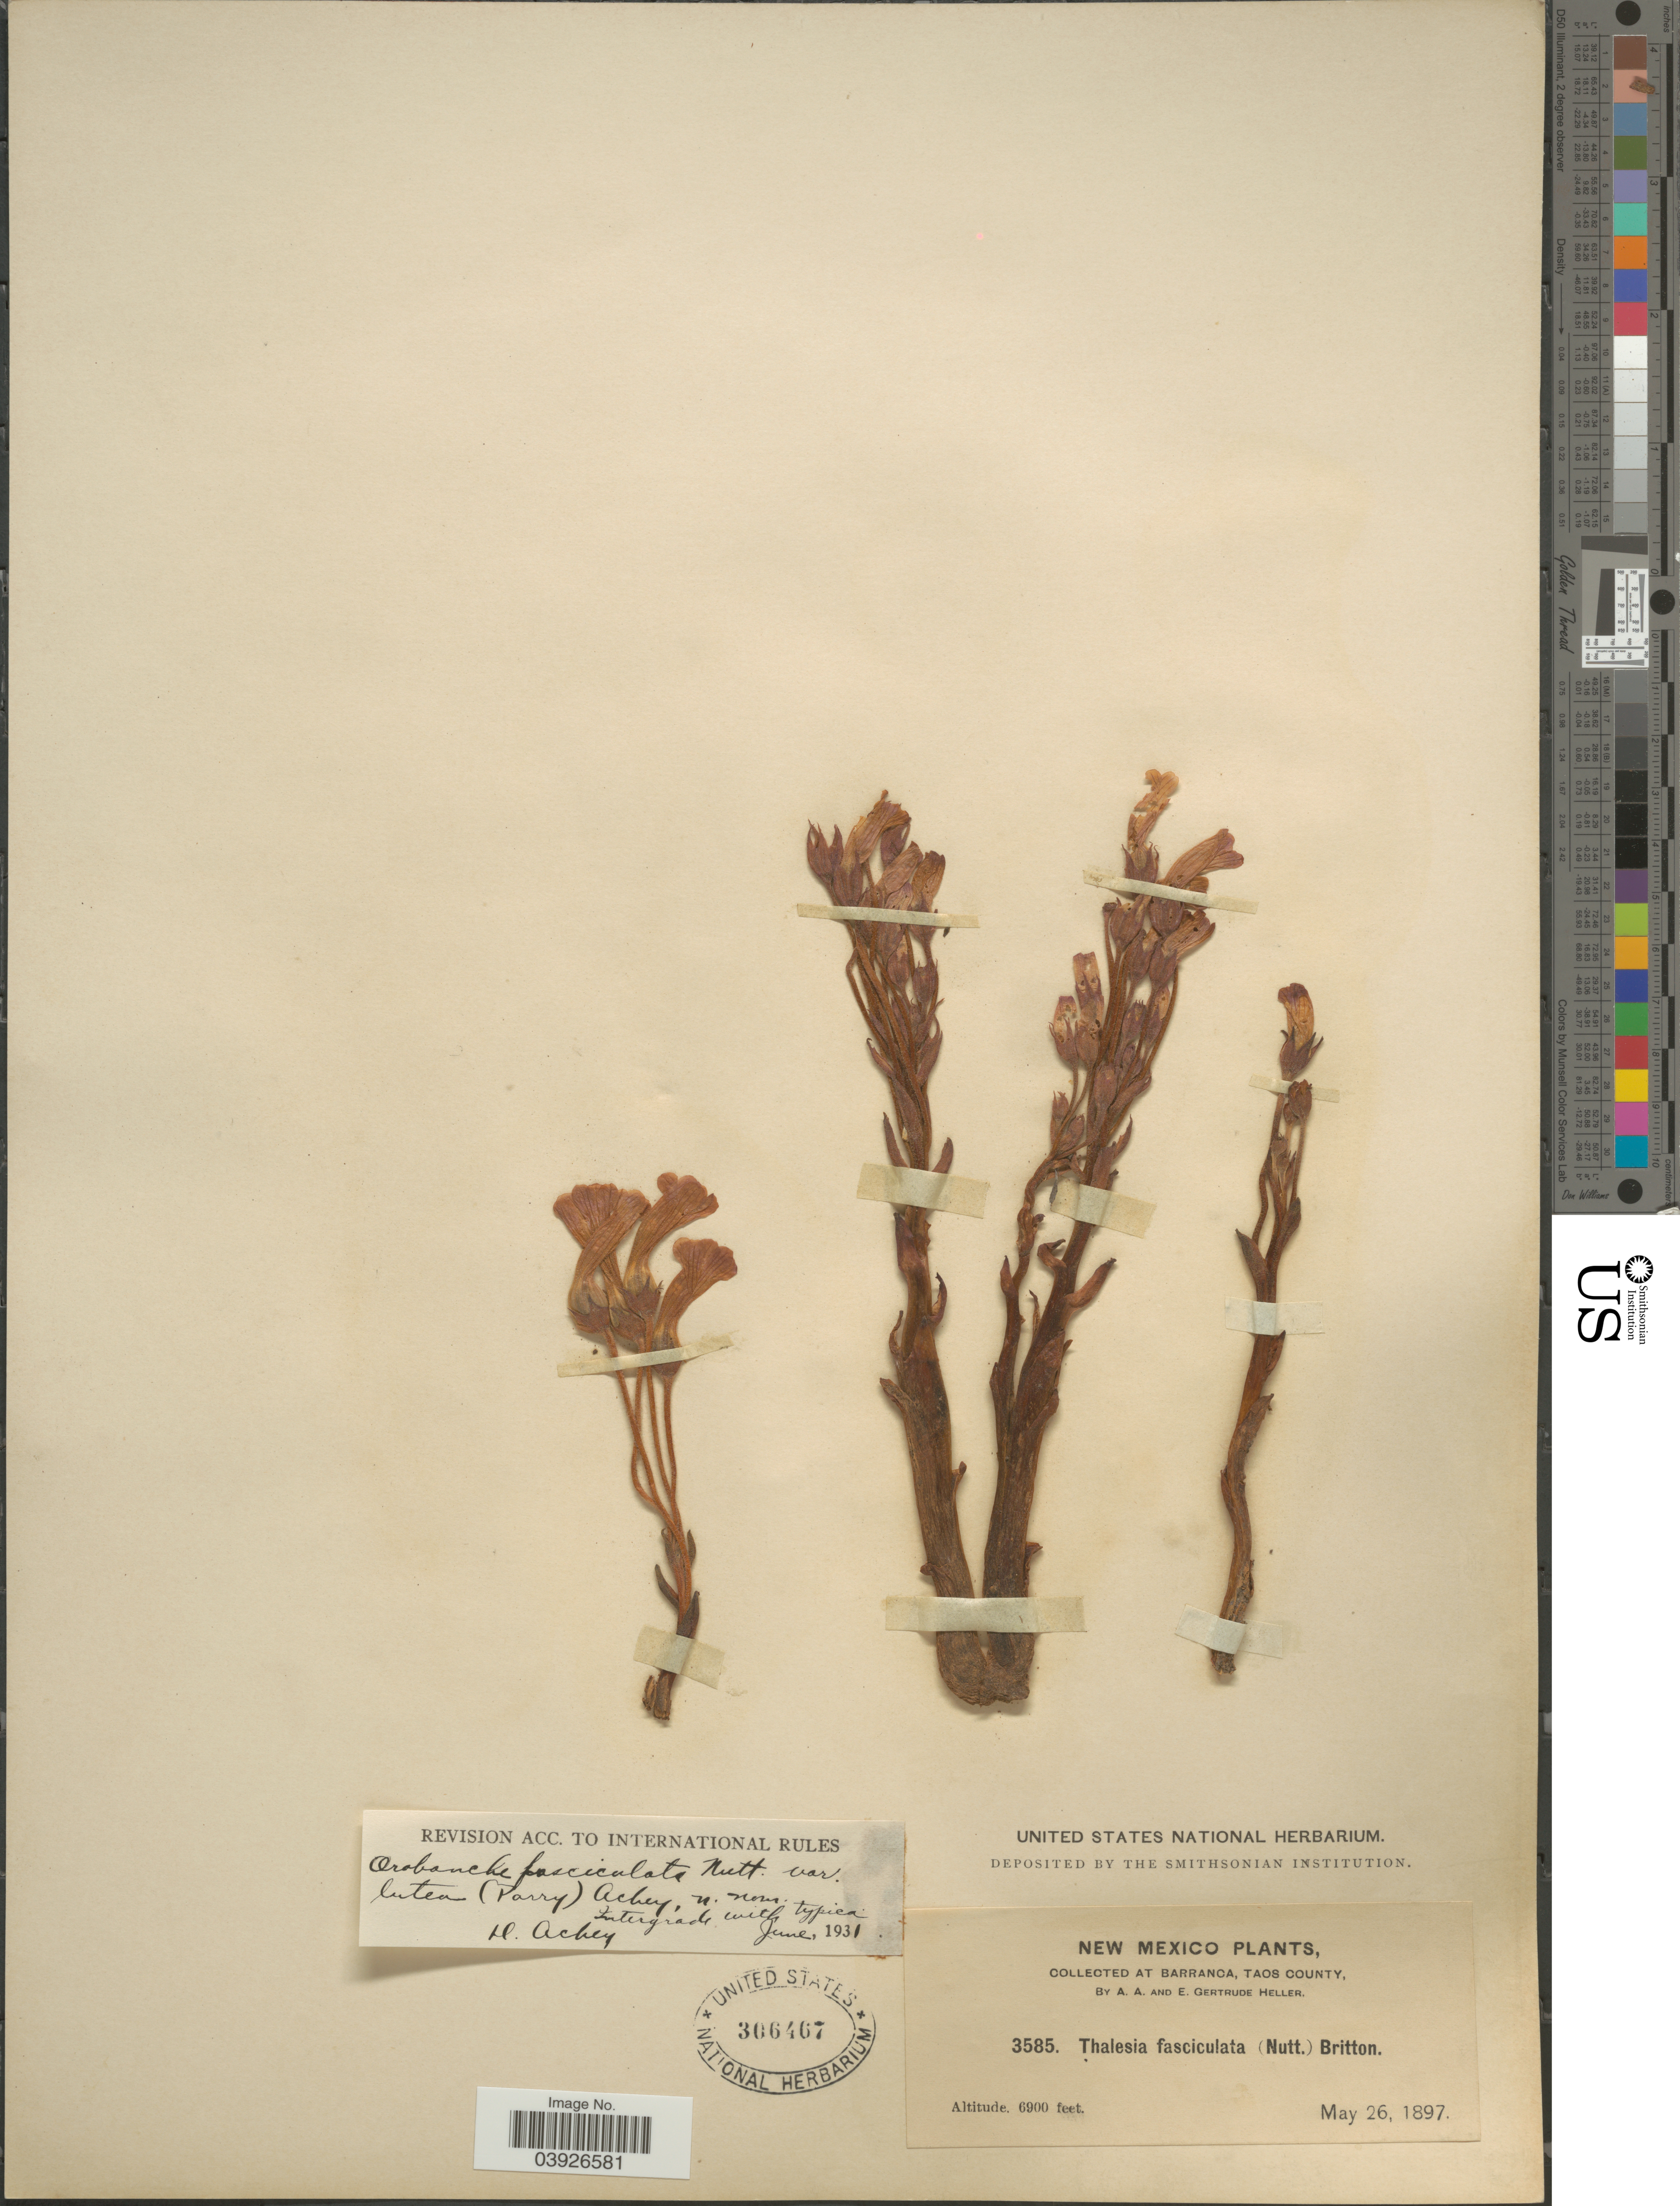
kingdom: Plantae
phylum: Tracheophyta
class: Magnoliopsida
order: Lamiales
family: Orobanchaceae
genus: Aphyllon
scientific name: Aphyllon fasciculatum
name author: (Nutt.) Torr. & A. Gray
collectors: A. A. Heller & E. G. Heller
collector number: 3585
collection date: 1897-05-26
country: United States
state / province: New Mexico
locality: At Barranca, Taos County.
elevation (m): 2103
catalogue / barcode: US 306467